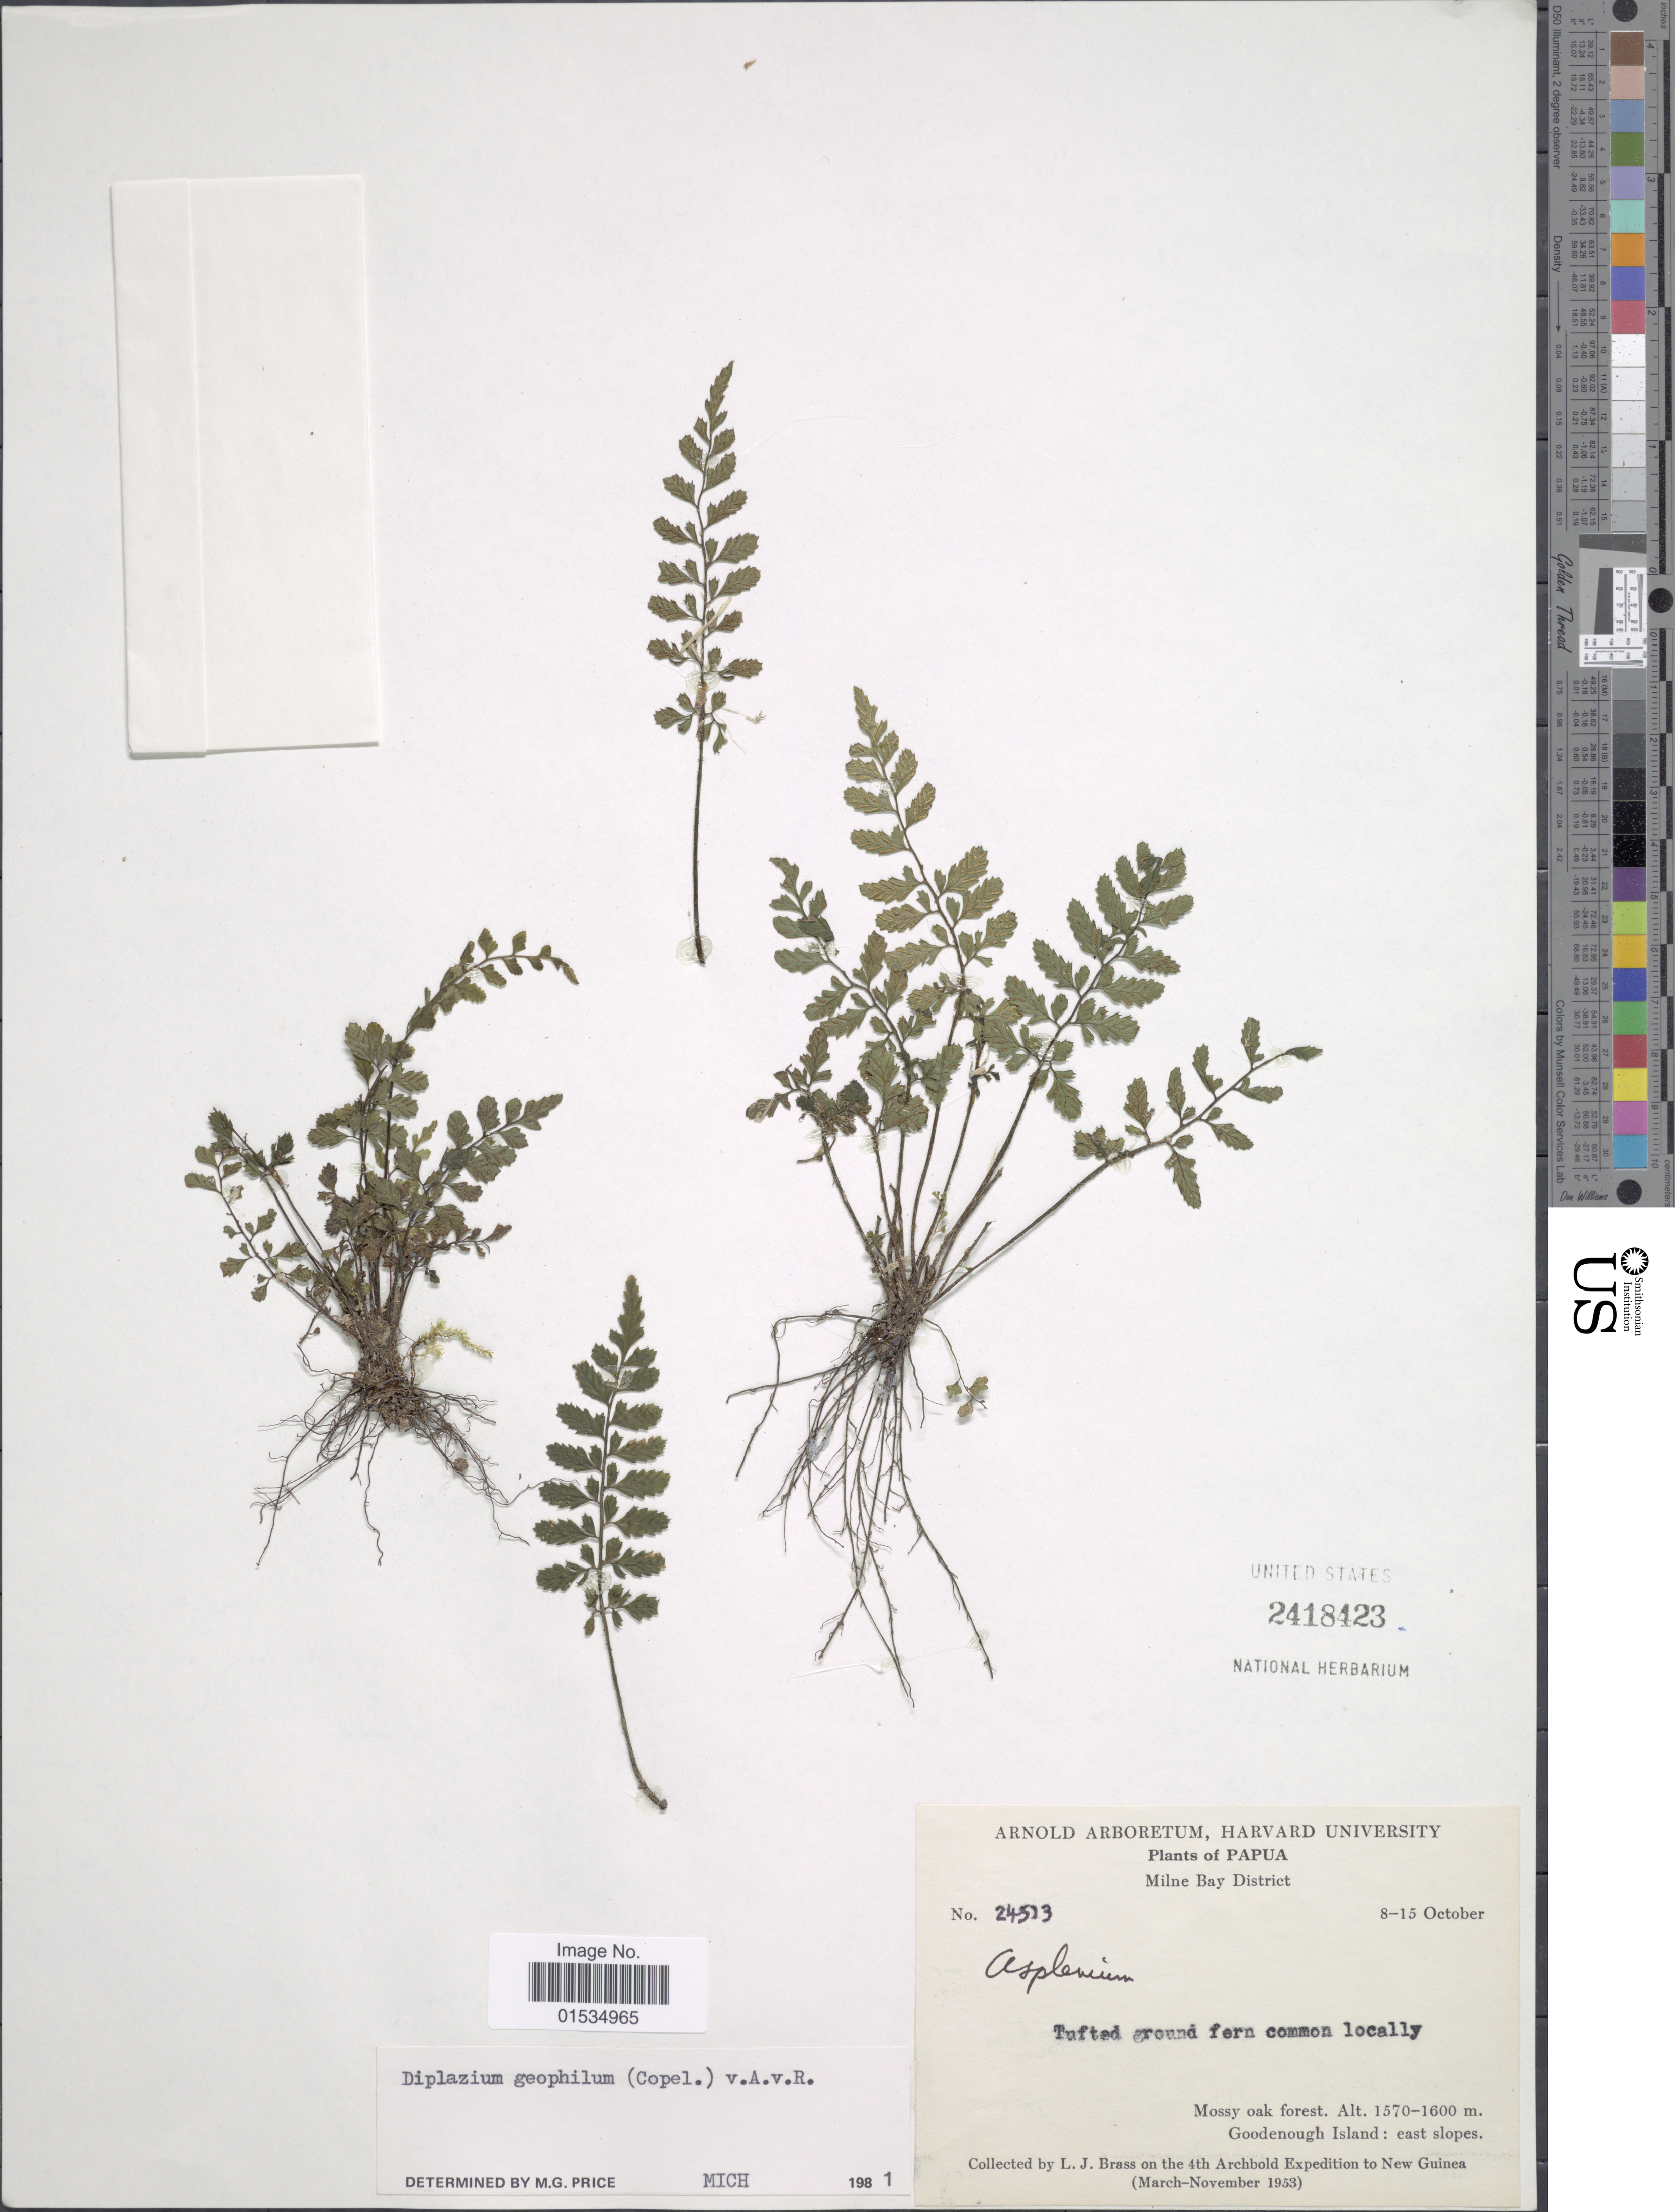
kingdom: Plantae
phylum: Tracheophyta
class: Polypodiopsida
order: Polypodiales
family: Athyriaceae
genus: Diplazium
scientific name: Diplazium geophilum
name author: (Copel.) Alderw.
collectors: L. J. Brass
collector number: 24513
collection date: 1953-10-08/1953-10-15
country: Papua New Guinea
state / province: Milne Bay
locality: Mossy oak forest, Goodenough Island: east slopes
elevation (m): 1570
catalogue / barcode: US 2418423